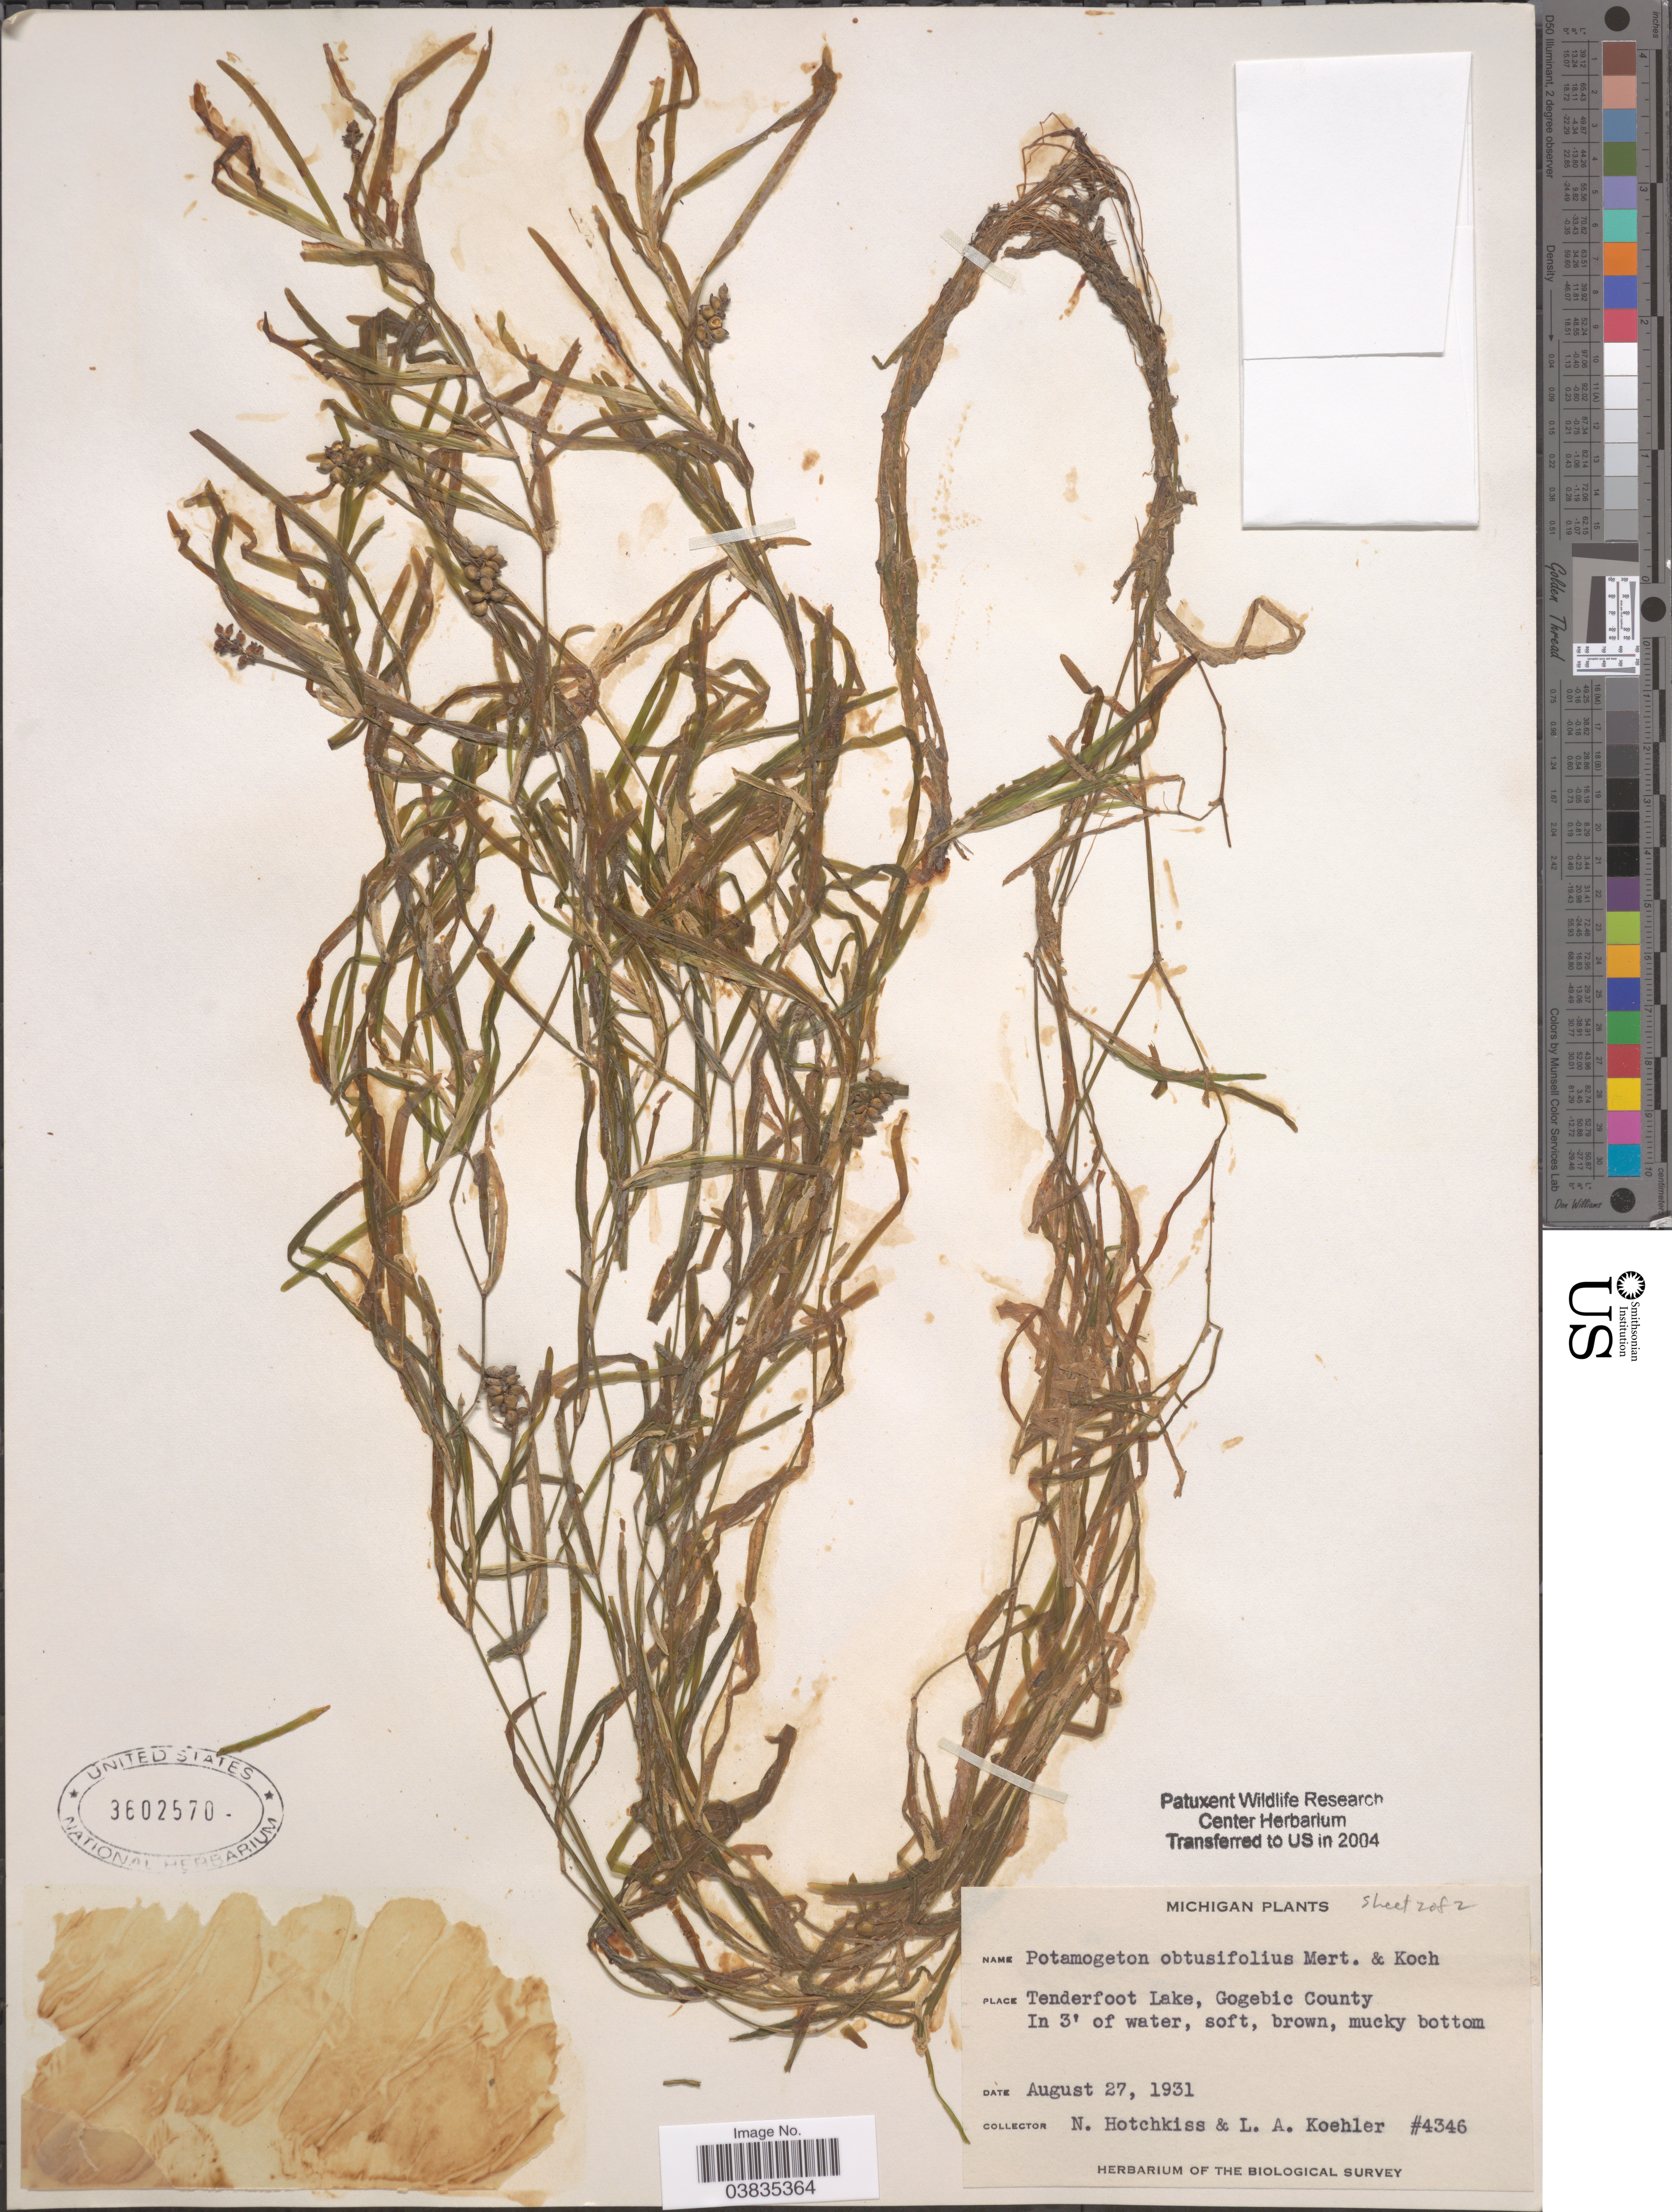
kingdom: Plantae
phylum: Tracheophyta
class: Liliopsida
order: Alismatales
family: Potamogetonaceae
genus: Potamogeton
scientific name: Potamogeton obtusifolius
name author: Mert. & W.D.J. Koch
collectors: N. Hotchkiss & L. Koehler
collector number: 4346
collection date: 1931-08-27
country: United States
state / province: Michigan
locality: Tenderfoot Lake, Gogebic County.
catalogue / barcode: US 3602570